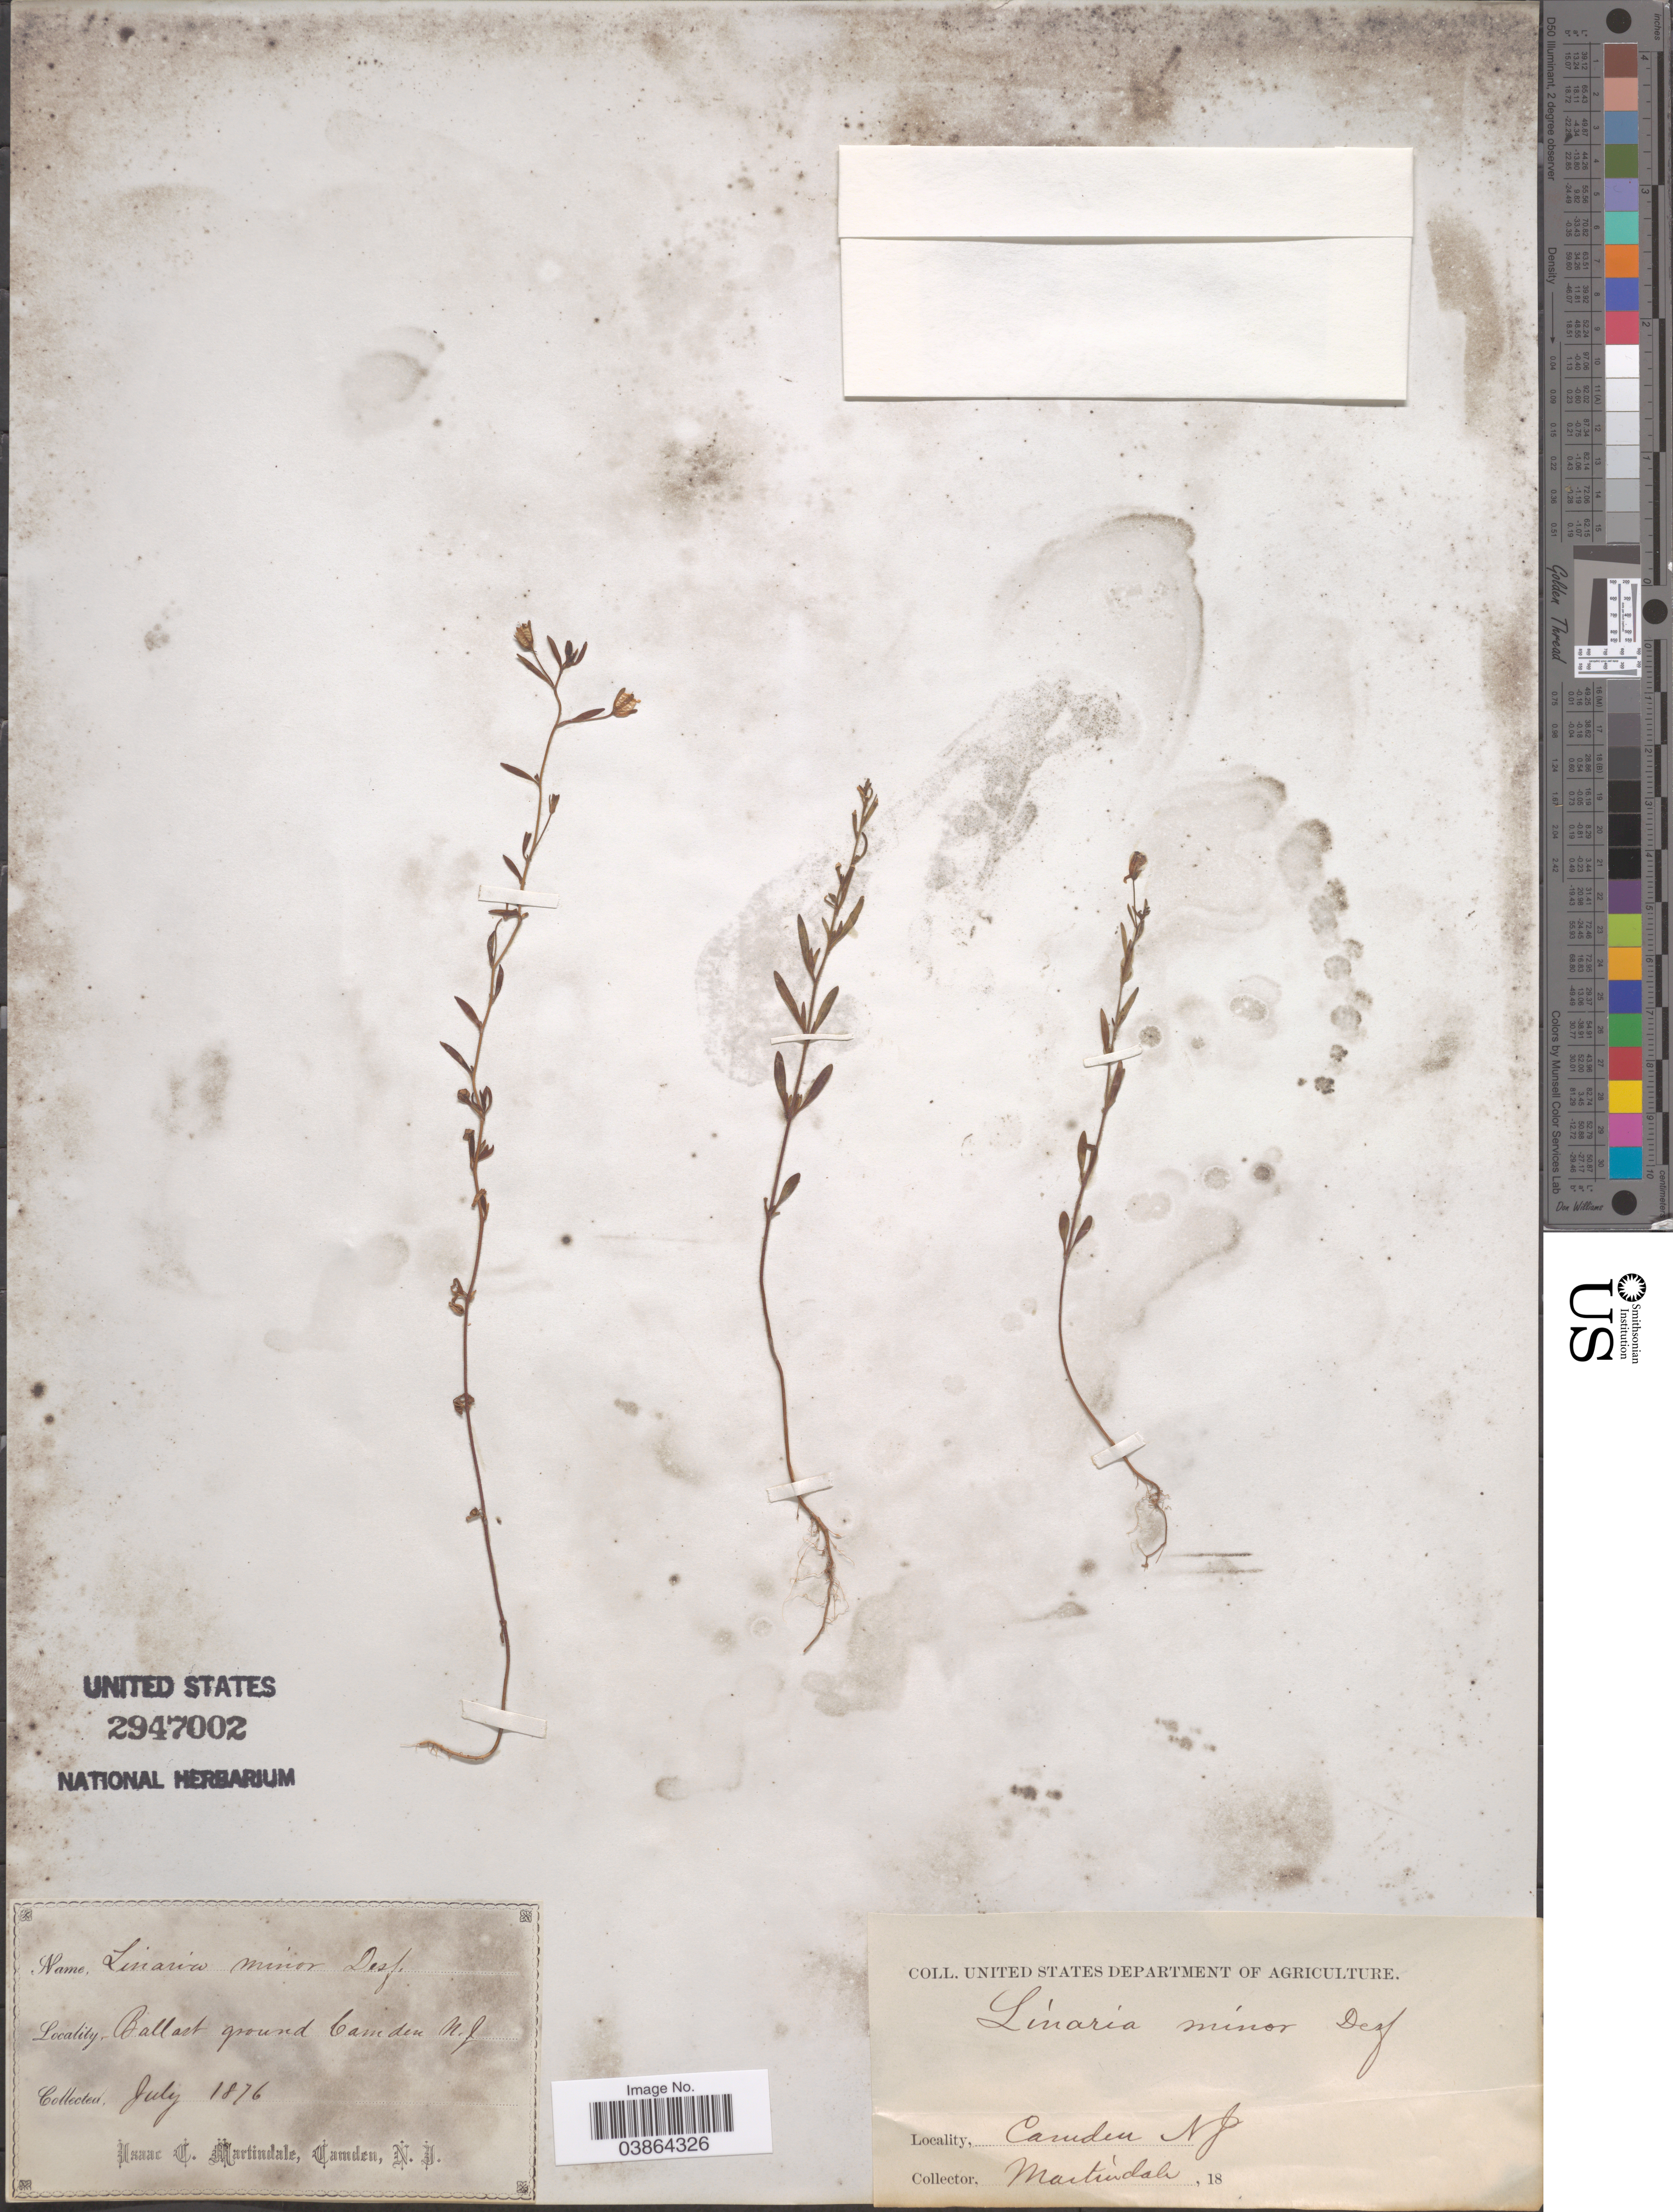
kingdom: Plantae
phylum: Tracheophyta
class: Magnoliopsida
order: Lamiales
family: Plantaginaceae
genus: Chaenorrhinum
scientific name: Chaenorrhinum minor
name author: (L.) Lange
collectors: I. C. Martindale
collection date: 1876-07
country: United States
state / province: New Jersey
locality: Camden.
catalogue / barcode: US 2947002